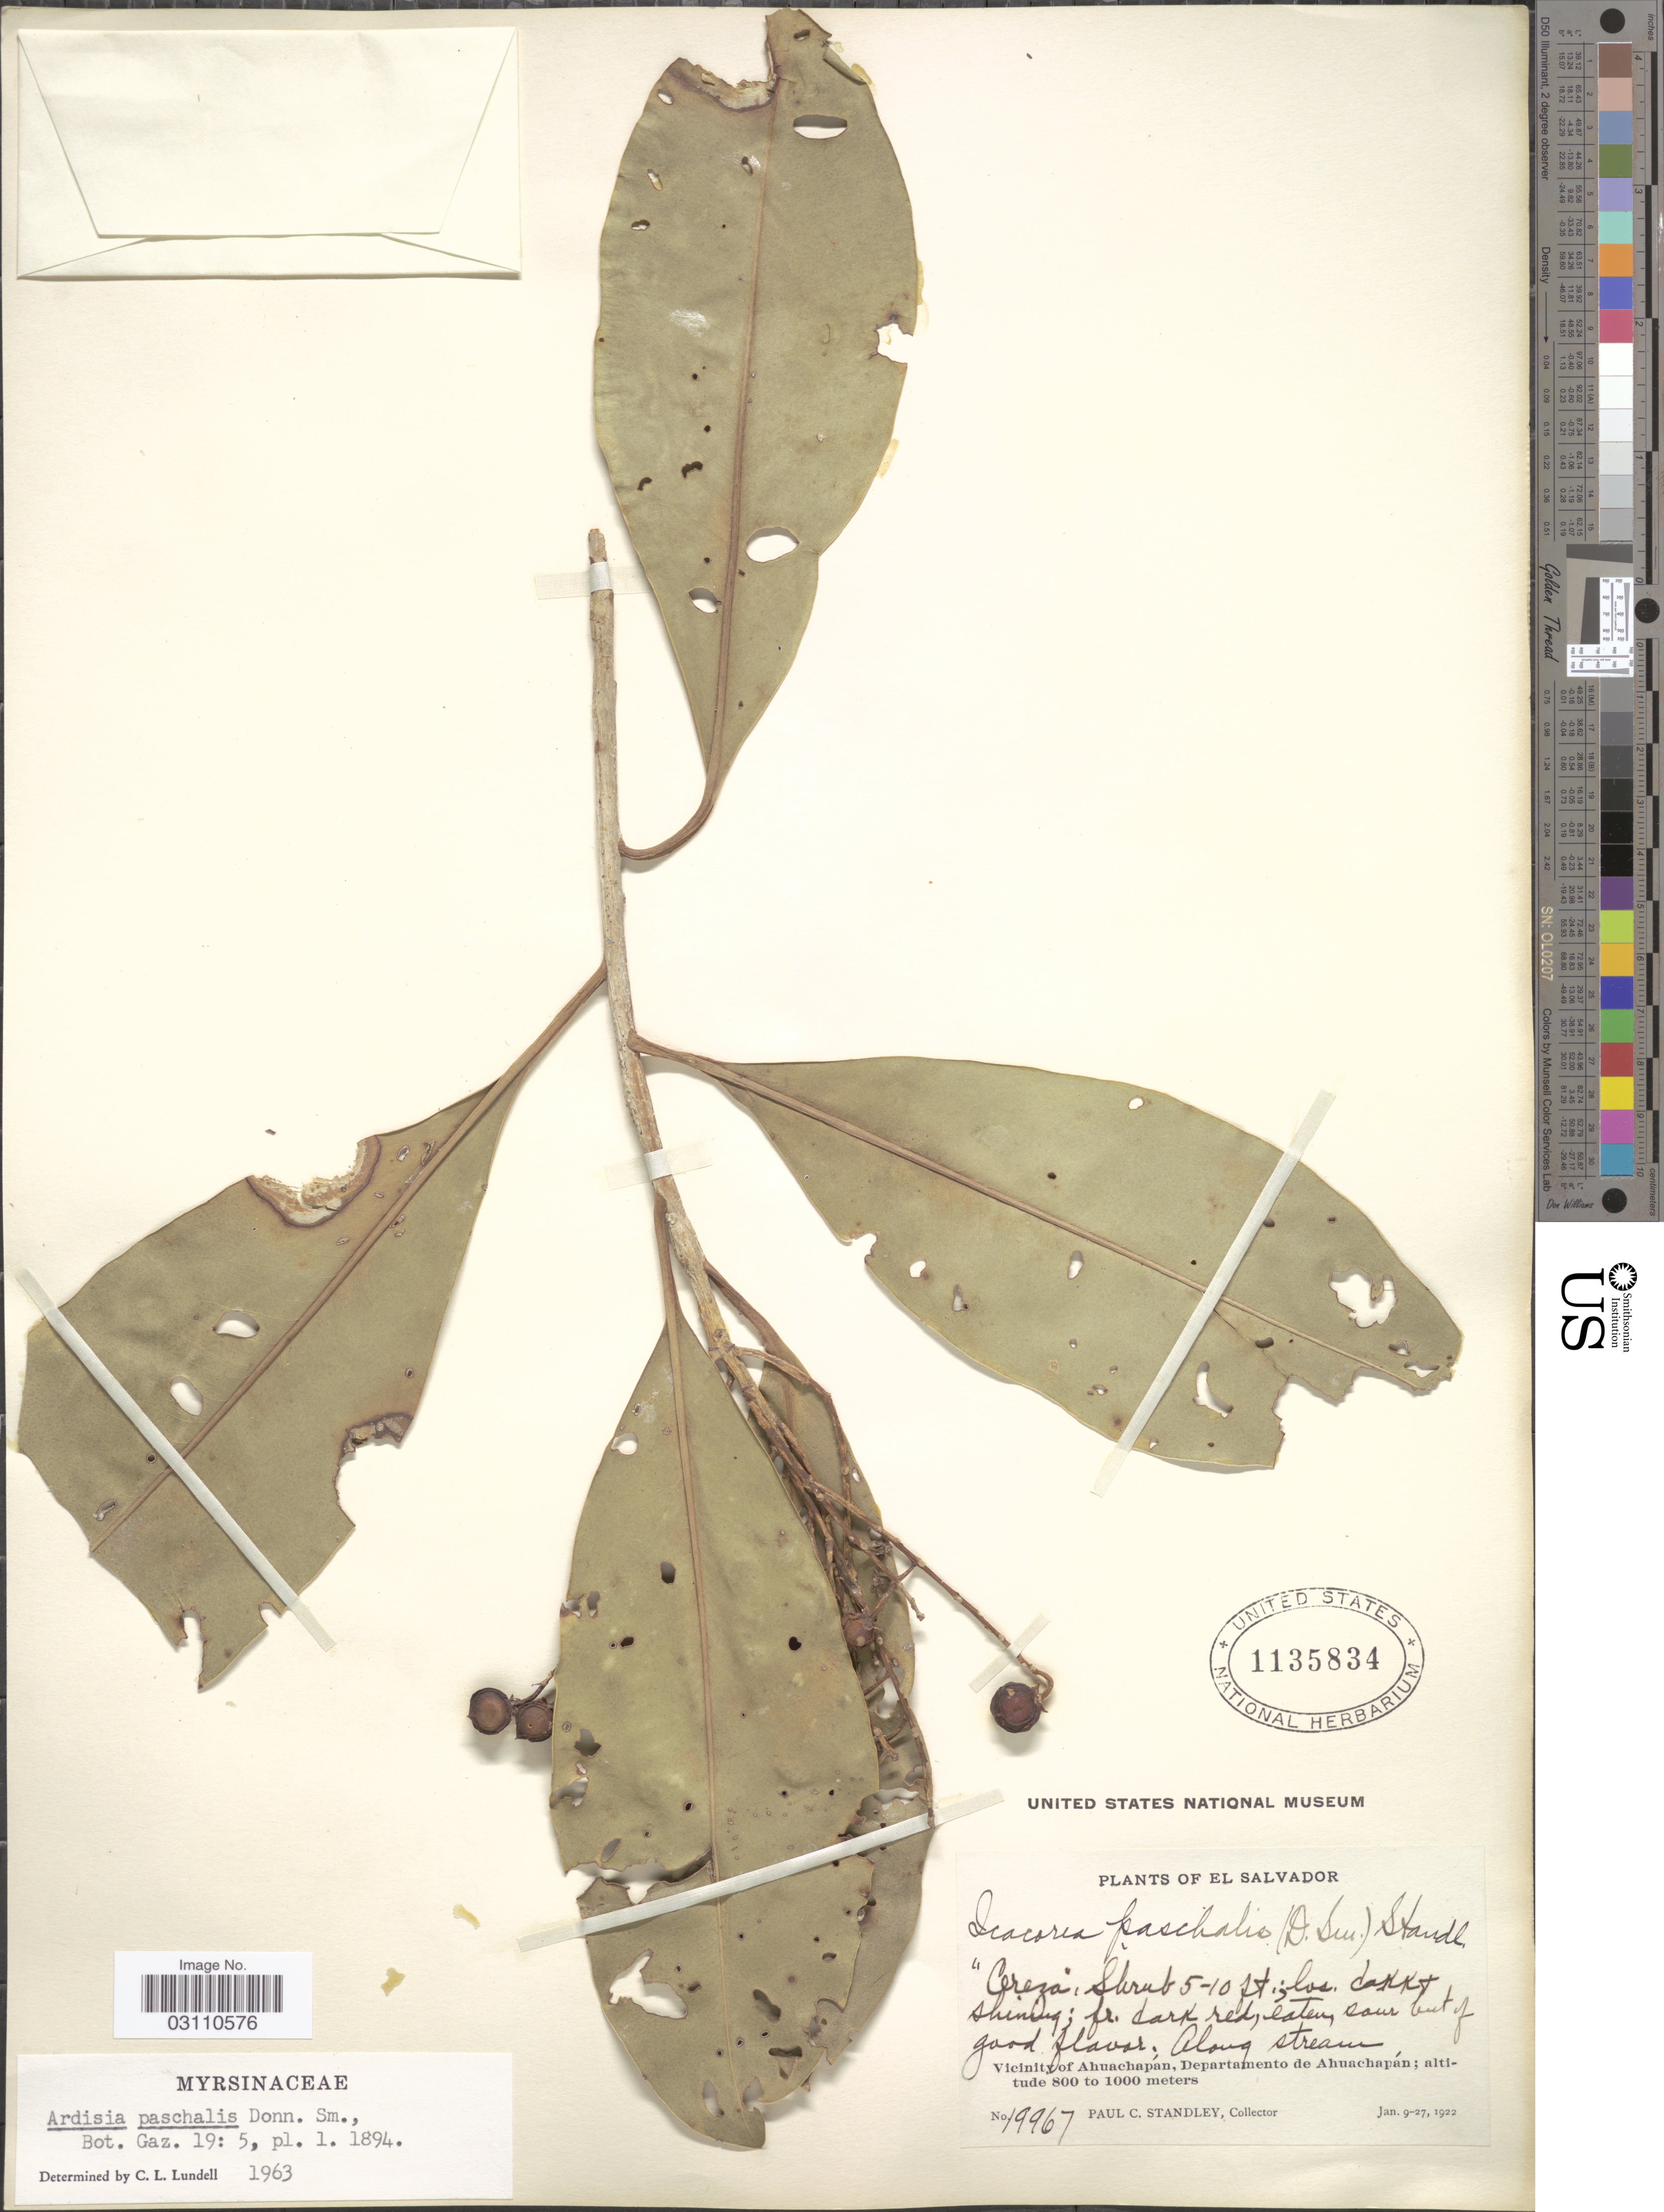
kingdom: Plantae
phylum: Tracheophyta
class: Magnoliopsida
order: Ericales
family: Primulaceae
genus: Ardisia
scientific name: Ardisia paschalis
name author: Donn. Sm.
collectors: P. C. Standley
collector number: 19967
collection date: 1922-01-09/1922-01-27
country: El Salvador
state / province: Ahuachapan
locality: Along stream. Vicinity of Ahuachapán, Departamento de Ahuachapán.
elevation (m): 800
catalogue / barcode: US 1135834